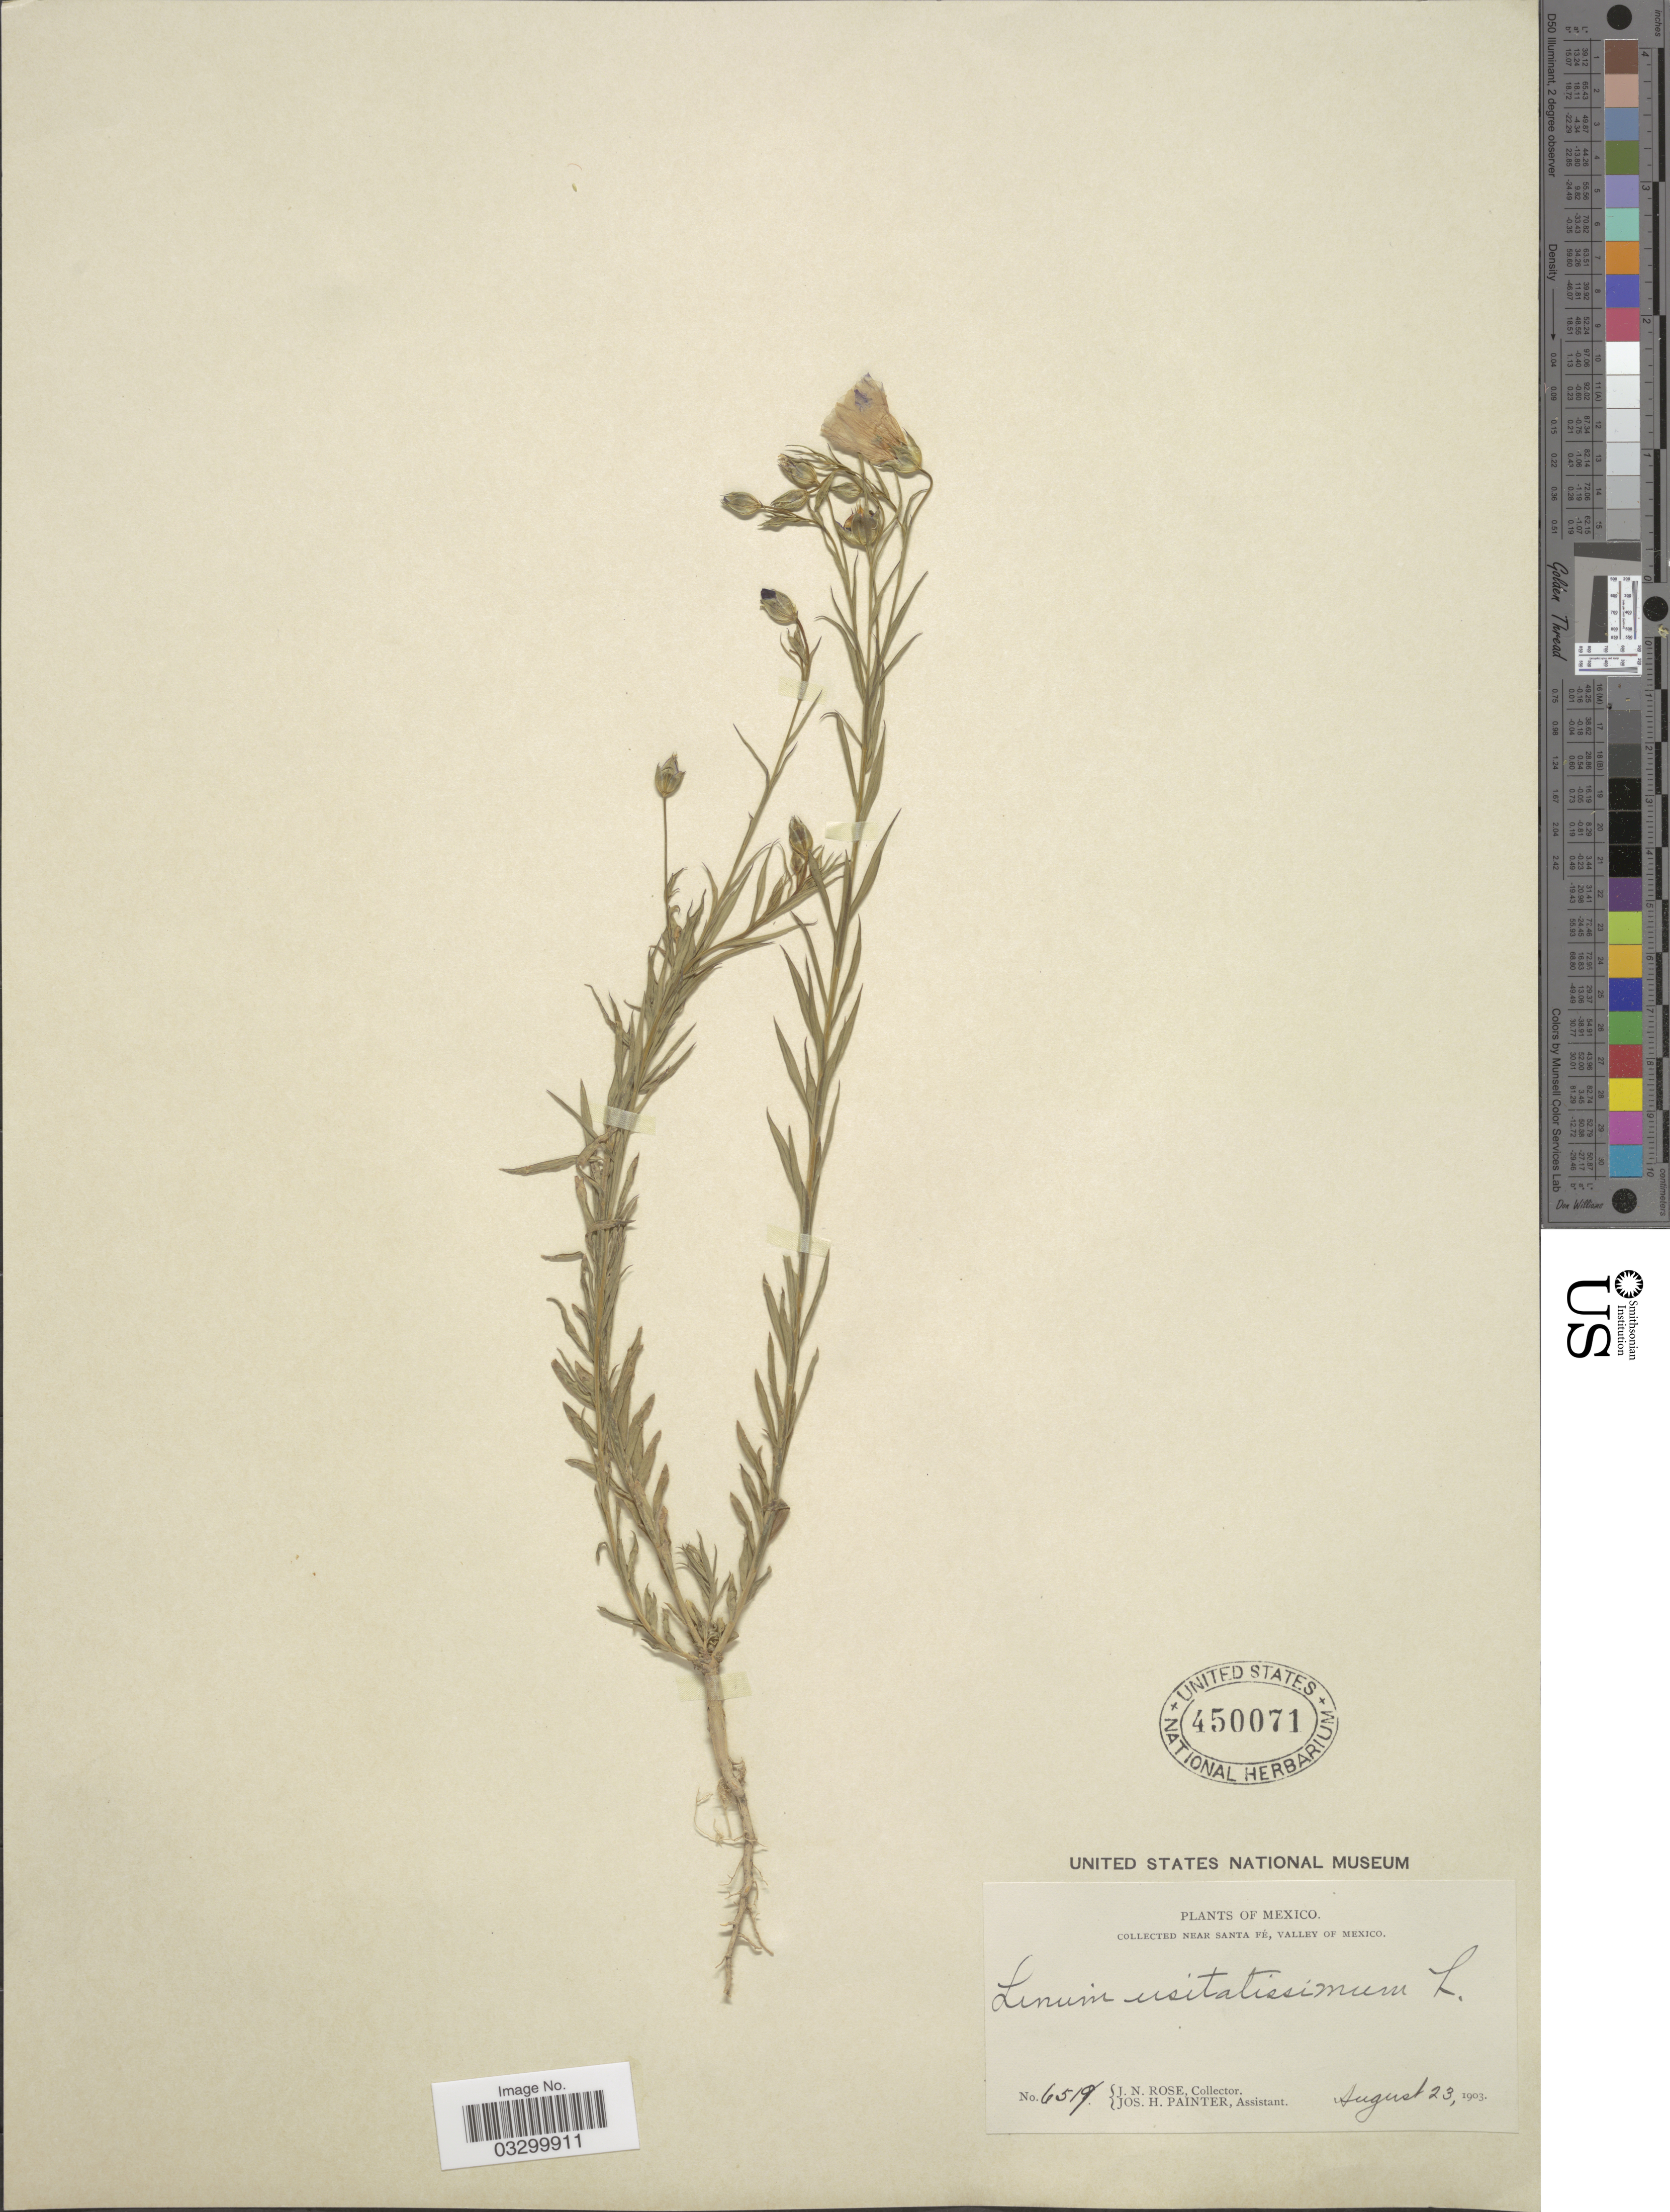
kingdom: Plantae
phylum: Tracheophyta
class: Magnoliopsida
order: Malpighiales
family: Linaceae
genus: Linum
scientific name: Linum usitatissimum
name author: L.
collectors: J. N. Rose & J. H. Painter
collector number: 6519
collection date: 1903-08-23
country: Mexico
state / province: México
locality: Near Santa Fe, Valley of Mexico.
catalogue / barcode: US 450071